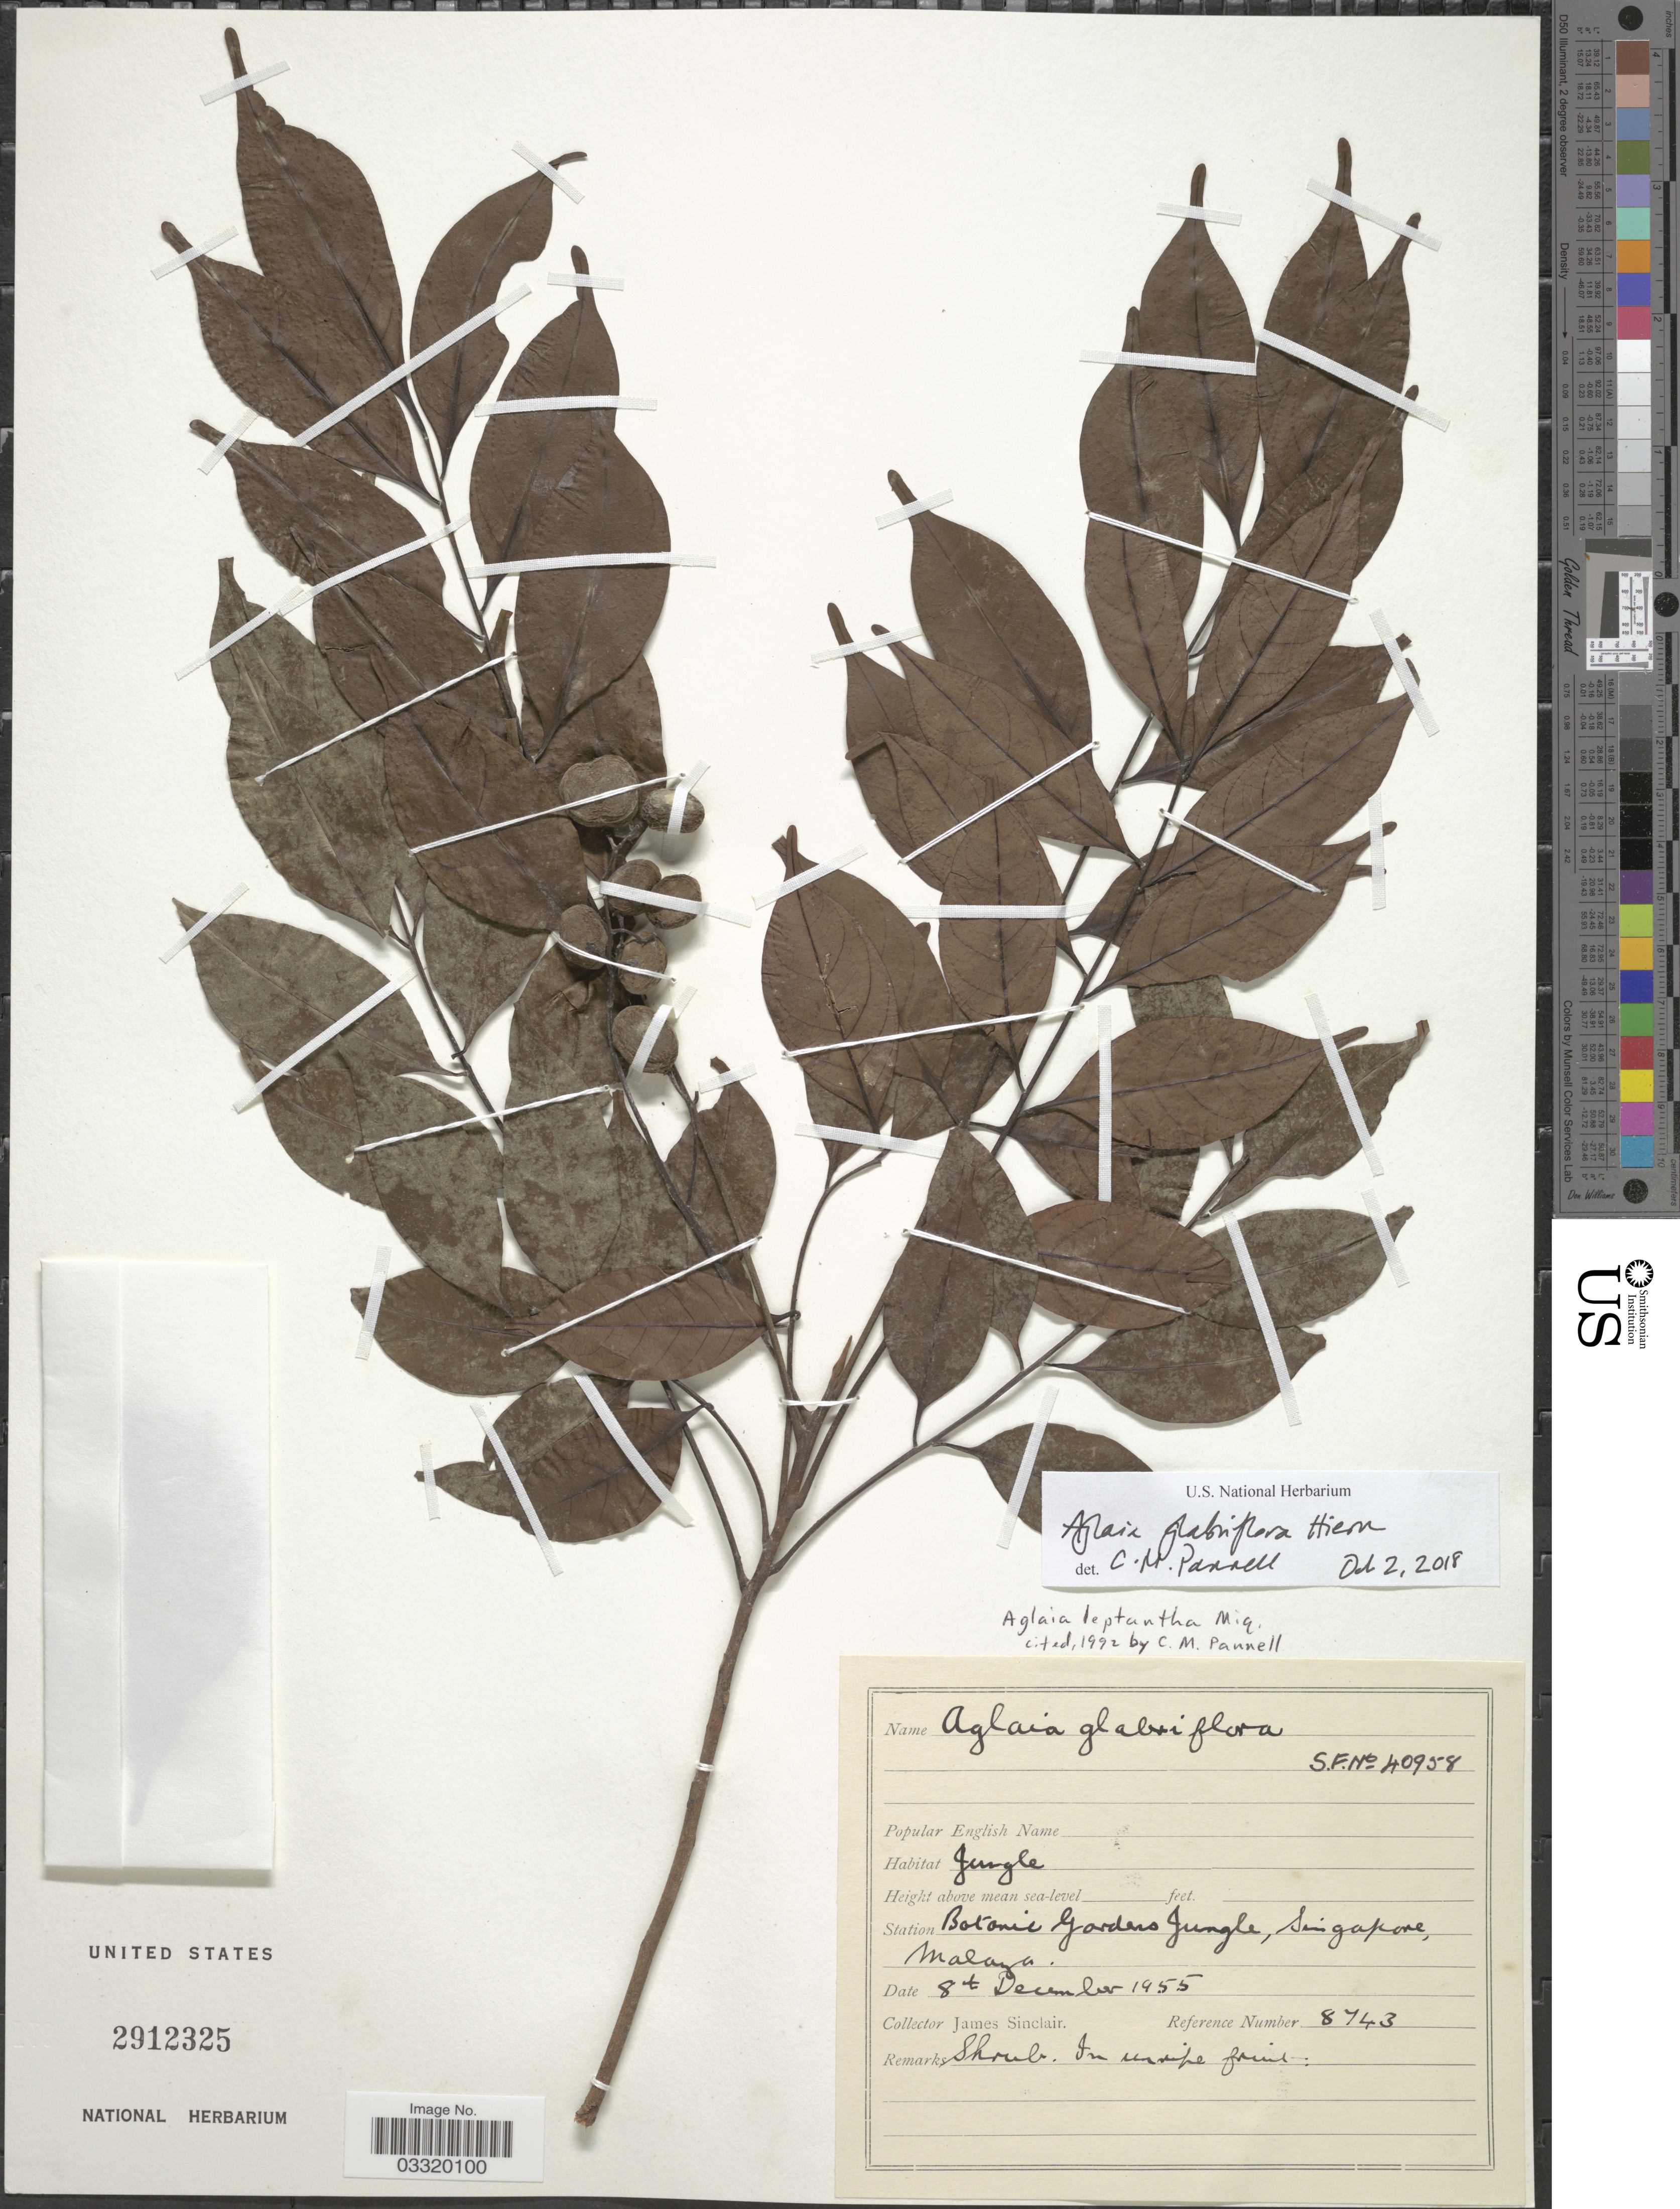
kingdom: Plantae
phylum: Tracheophyta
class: Magnoliopsida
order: Sapindales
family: Meliaceae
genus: Aglaia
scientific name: Aglaia glabriflora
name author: Hiern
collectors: J. Sinclair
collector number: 8743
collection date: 1955-12-08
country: Singapore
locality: Station Botanic Gardens Jungle, Singapore, Malaya.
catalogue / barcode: US 2912325